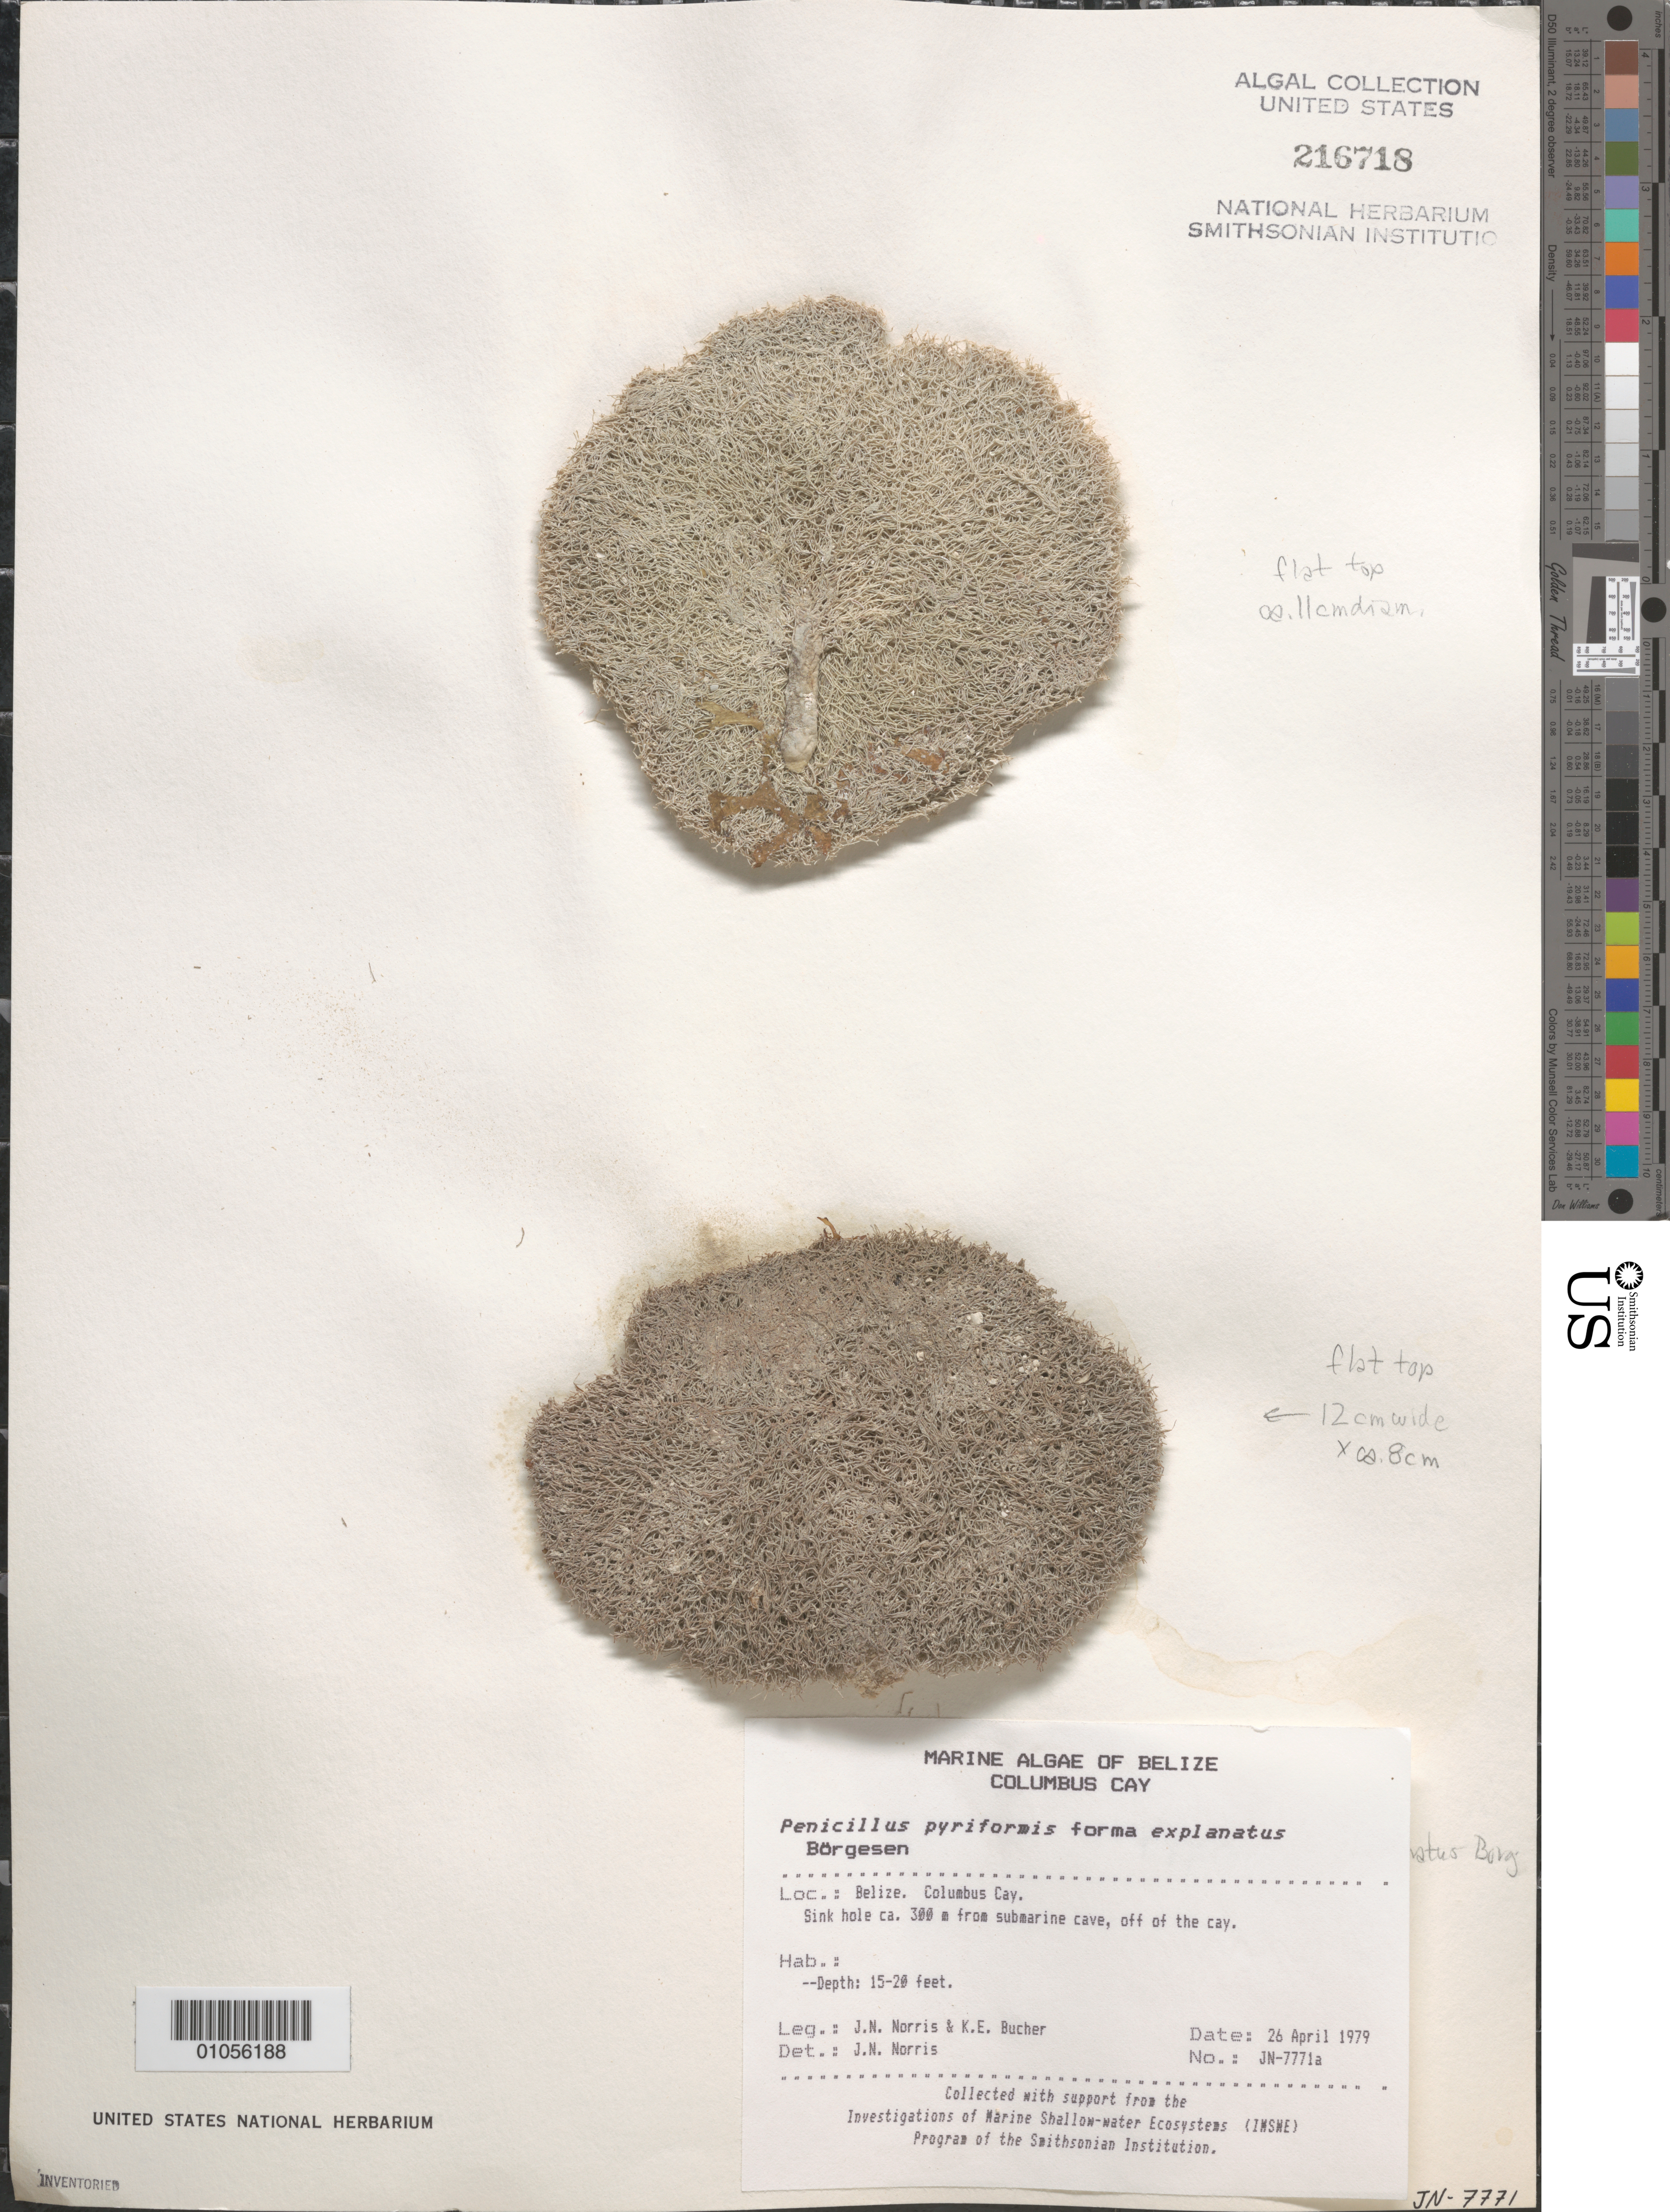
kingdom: Plantae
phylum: Chlorophyta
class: Ulvophyceae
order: Bryopsidales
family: Udoteaceae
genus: Penicillus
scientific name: Penicillus pyriformis f. explanatus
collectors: J. N. Norris & K. E. Bucher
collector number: JN-7771A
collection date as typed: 26 Apr 1979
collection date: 1979-04-26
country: Belize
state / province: Stann Creek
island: Columbus Cay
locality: Sink hole ca. 300 m from submarine cave, off of the cay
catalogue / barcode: US 216718